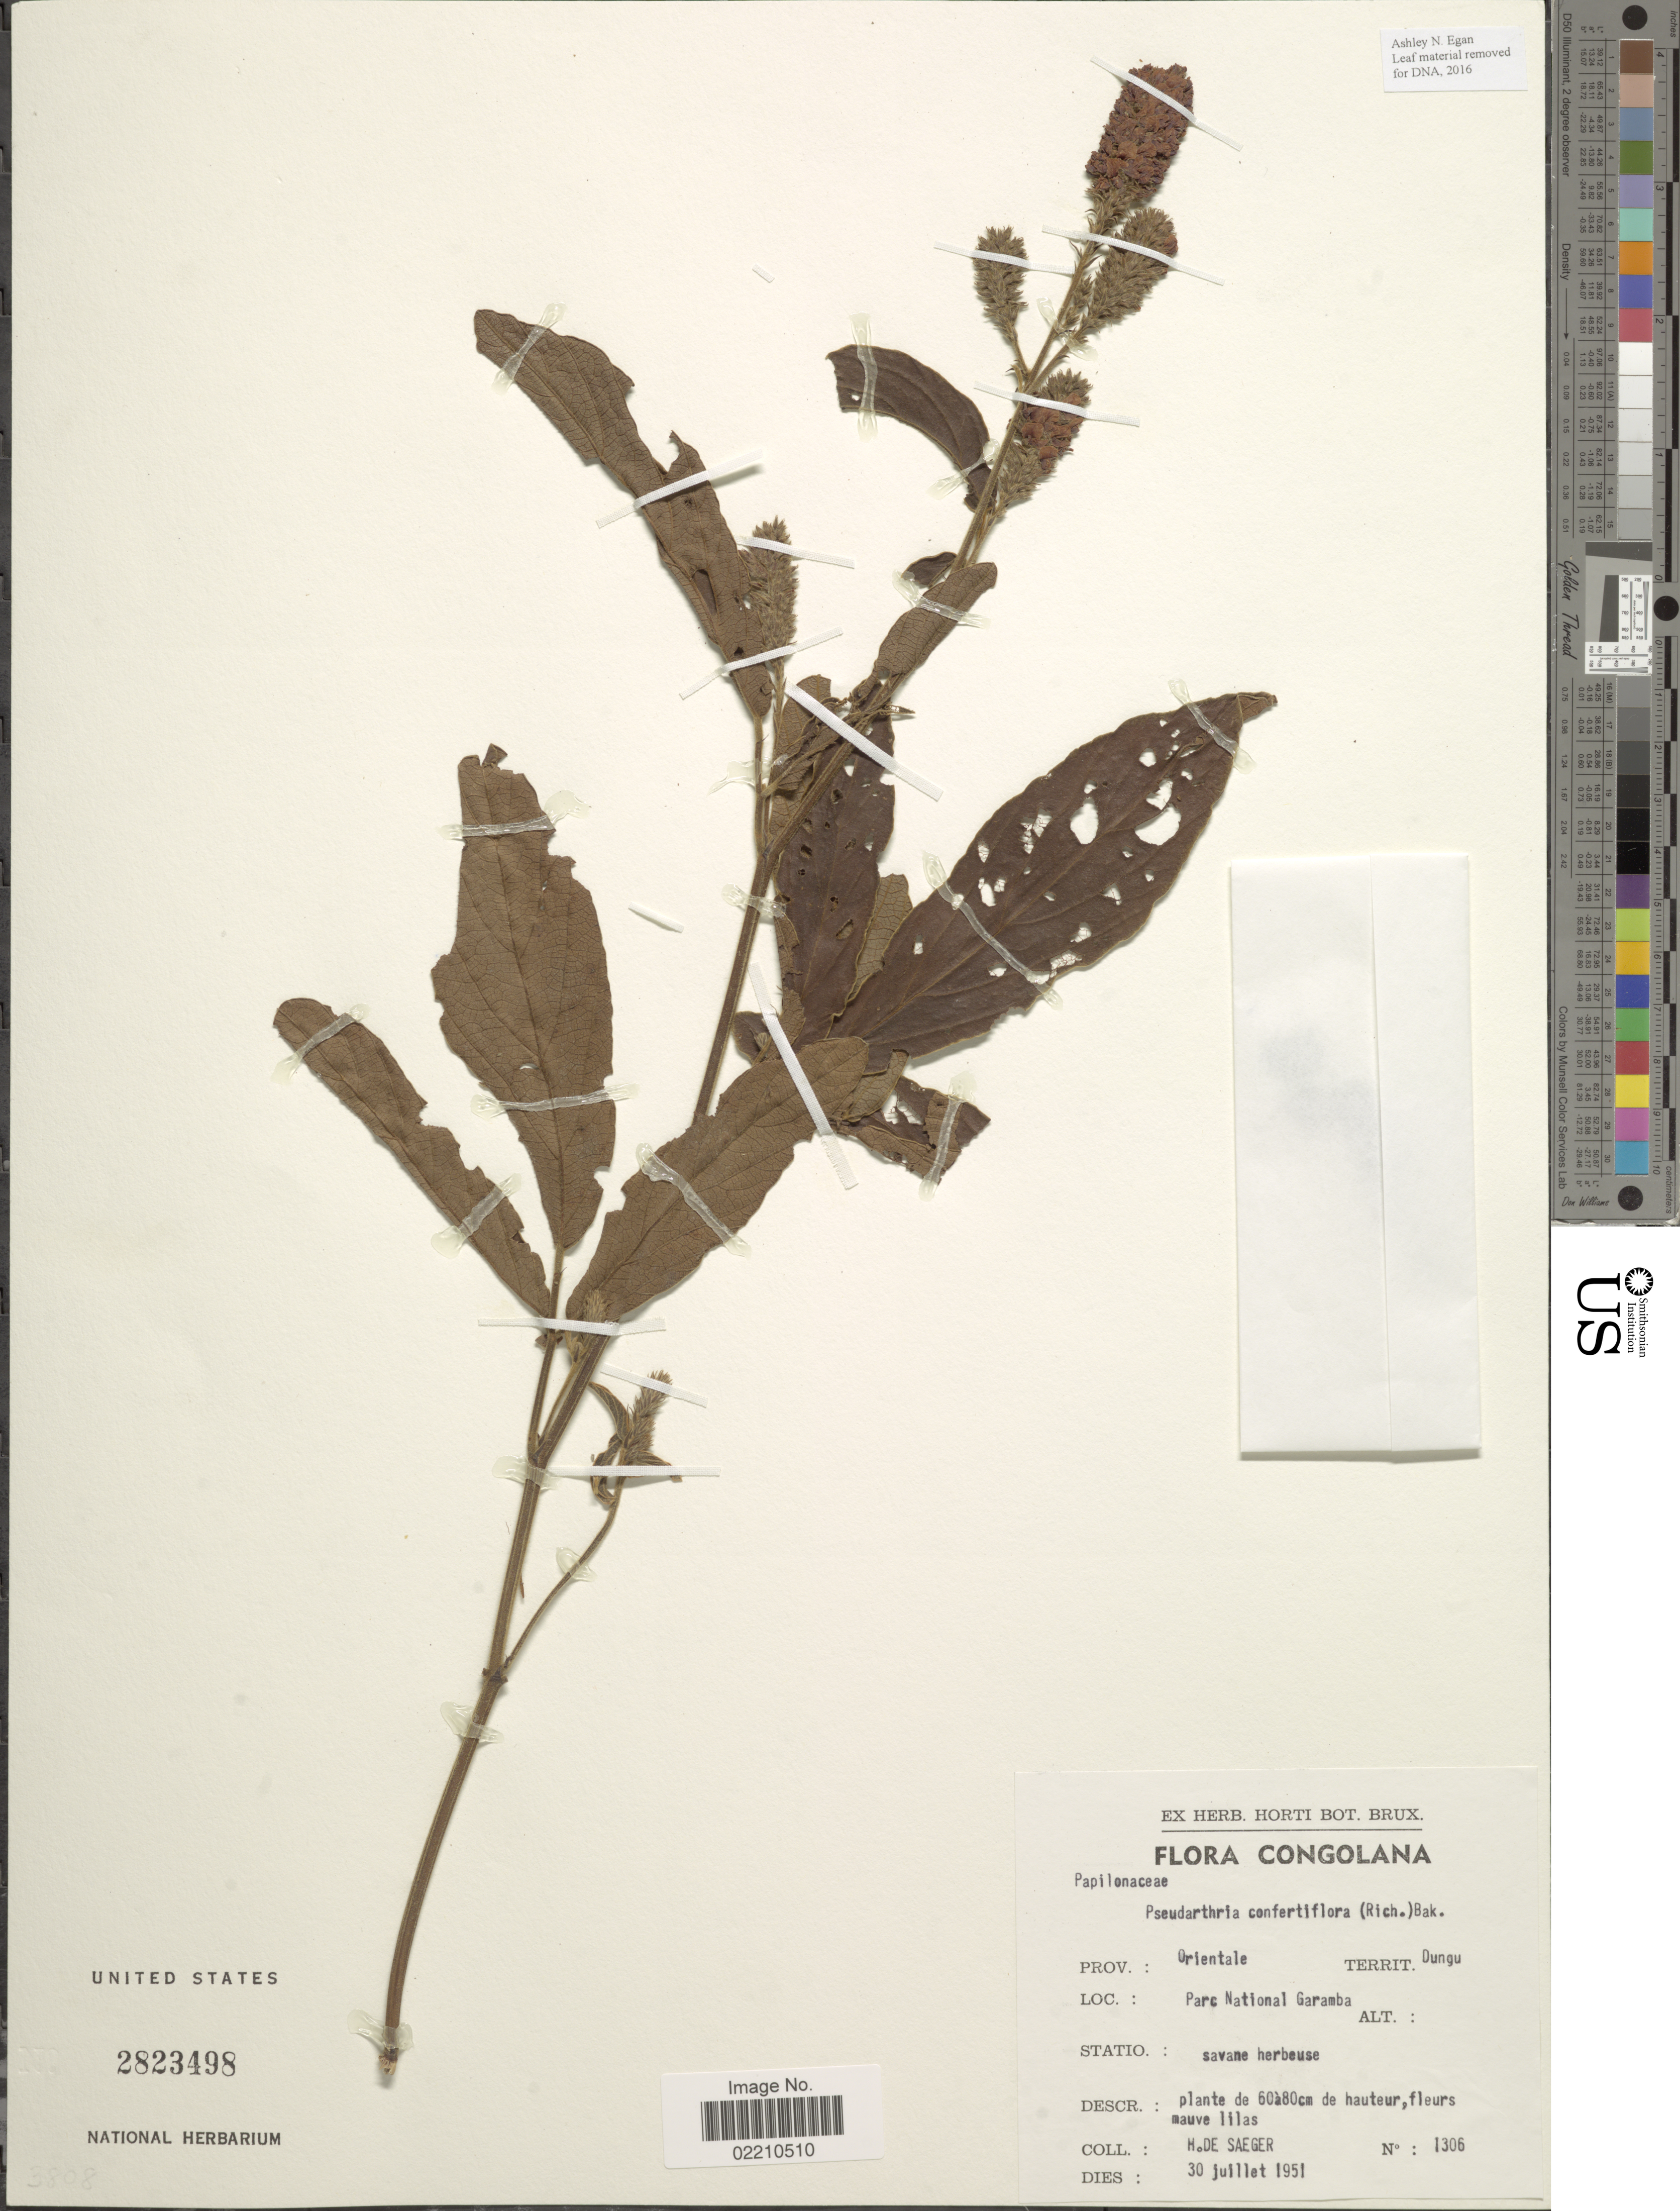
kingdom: Plantae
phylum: Tracheophyta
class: Magnoliopsida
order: Fabales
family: Fabaceae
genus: Pseudarthria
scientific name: Pseudarthria confertiflora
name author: (A. Rich.) Baker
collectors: H. De Saeger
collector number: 1306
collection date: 1951-07-30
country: Congo, Democratic Republic of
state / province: Haut-Uele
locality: Prov. Orientale, Territ, Dungu, Parc National Garamba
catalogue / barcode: US 2823498